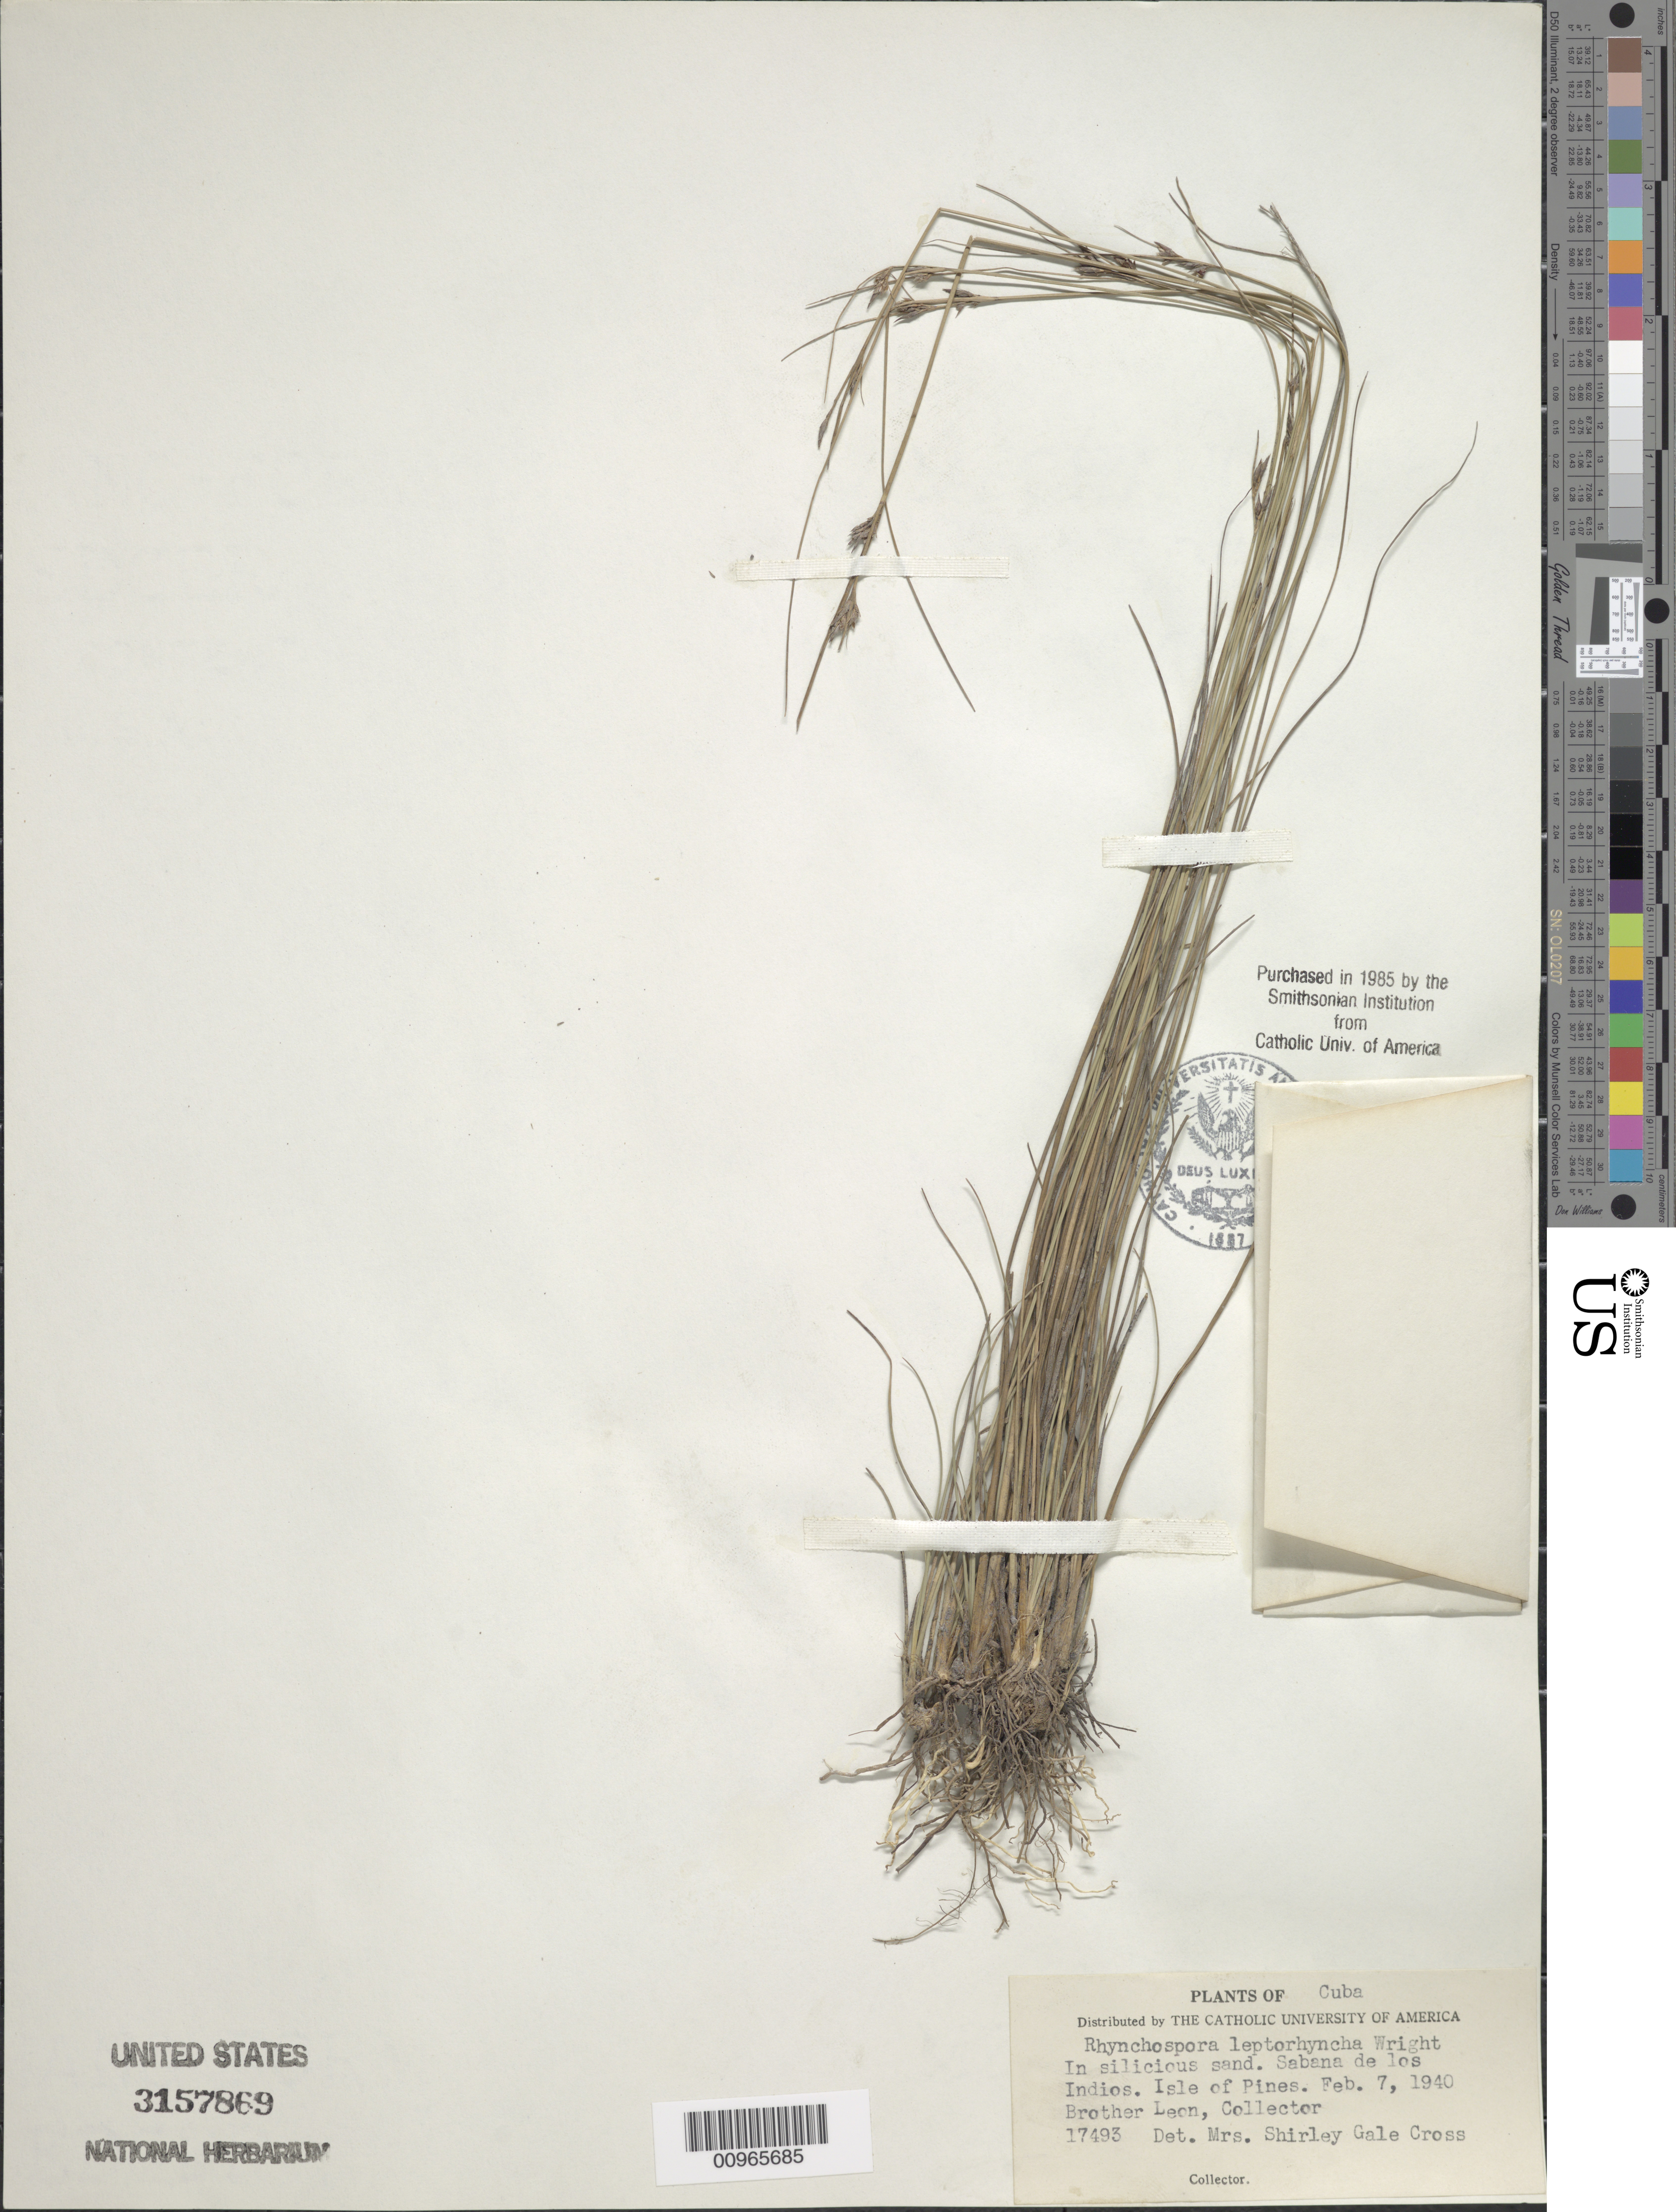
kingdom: Plantae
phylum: Tracheophyta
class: Liliopsida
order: Poales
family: Cyperaceae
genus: Rhynchospora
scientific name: Rhynchospora leptorhyncha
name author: C. Wright in Sauvalle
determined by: Gale, S.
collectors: Bro. León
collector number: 17493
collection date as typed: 07 Feb 1940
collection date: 1940-02-07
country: Cuba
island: Isla de la Juventud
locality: Sabana de los Indios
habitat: In silicious sand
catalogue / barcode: US 3157869